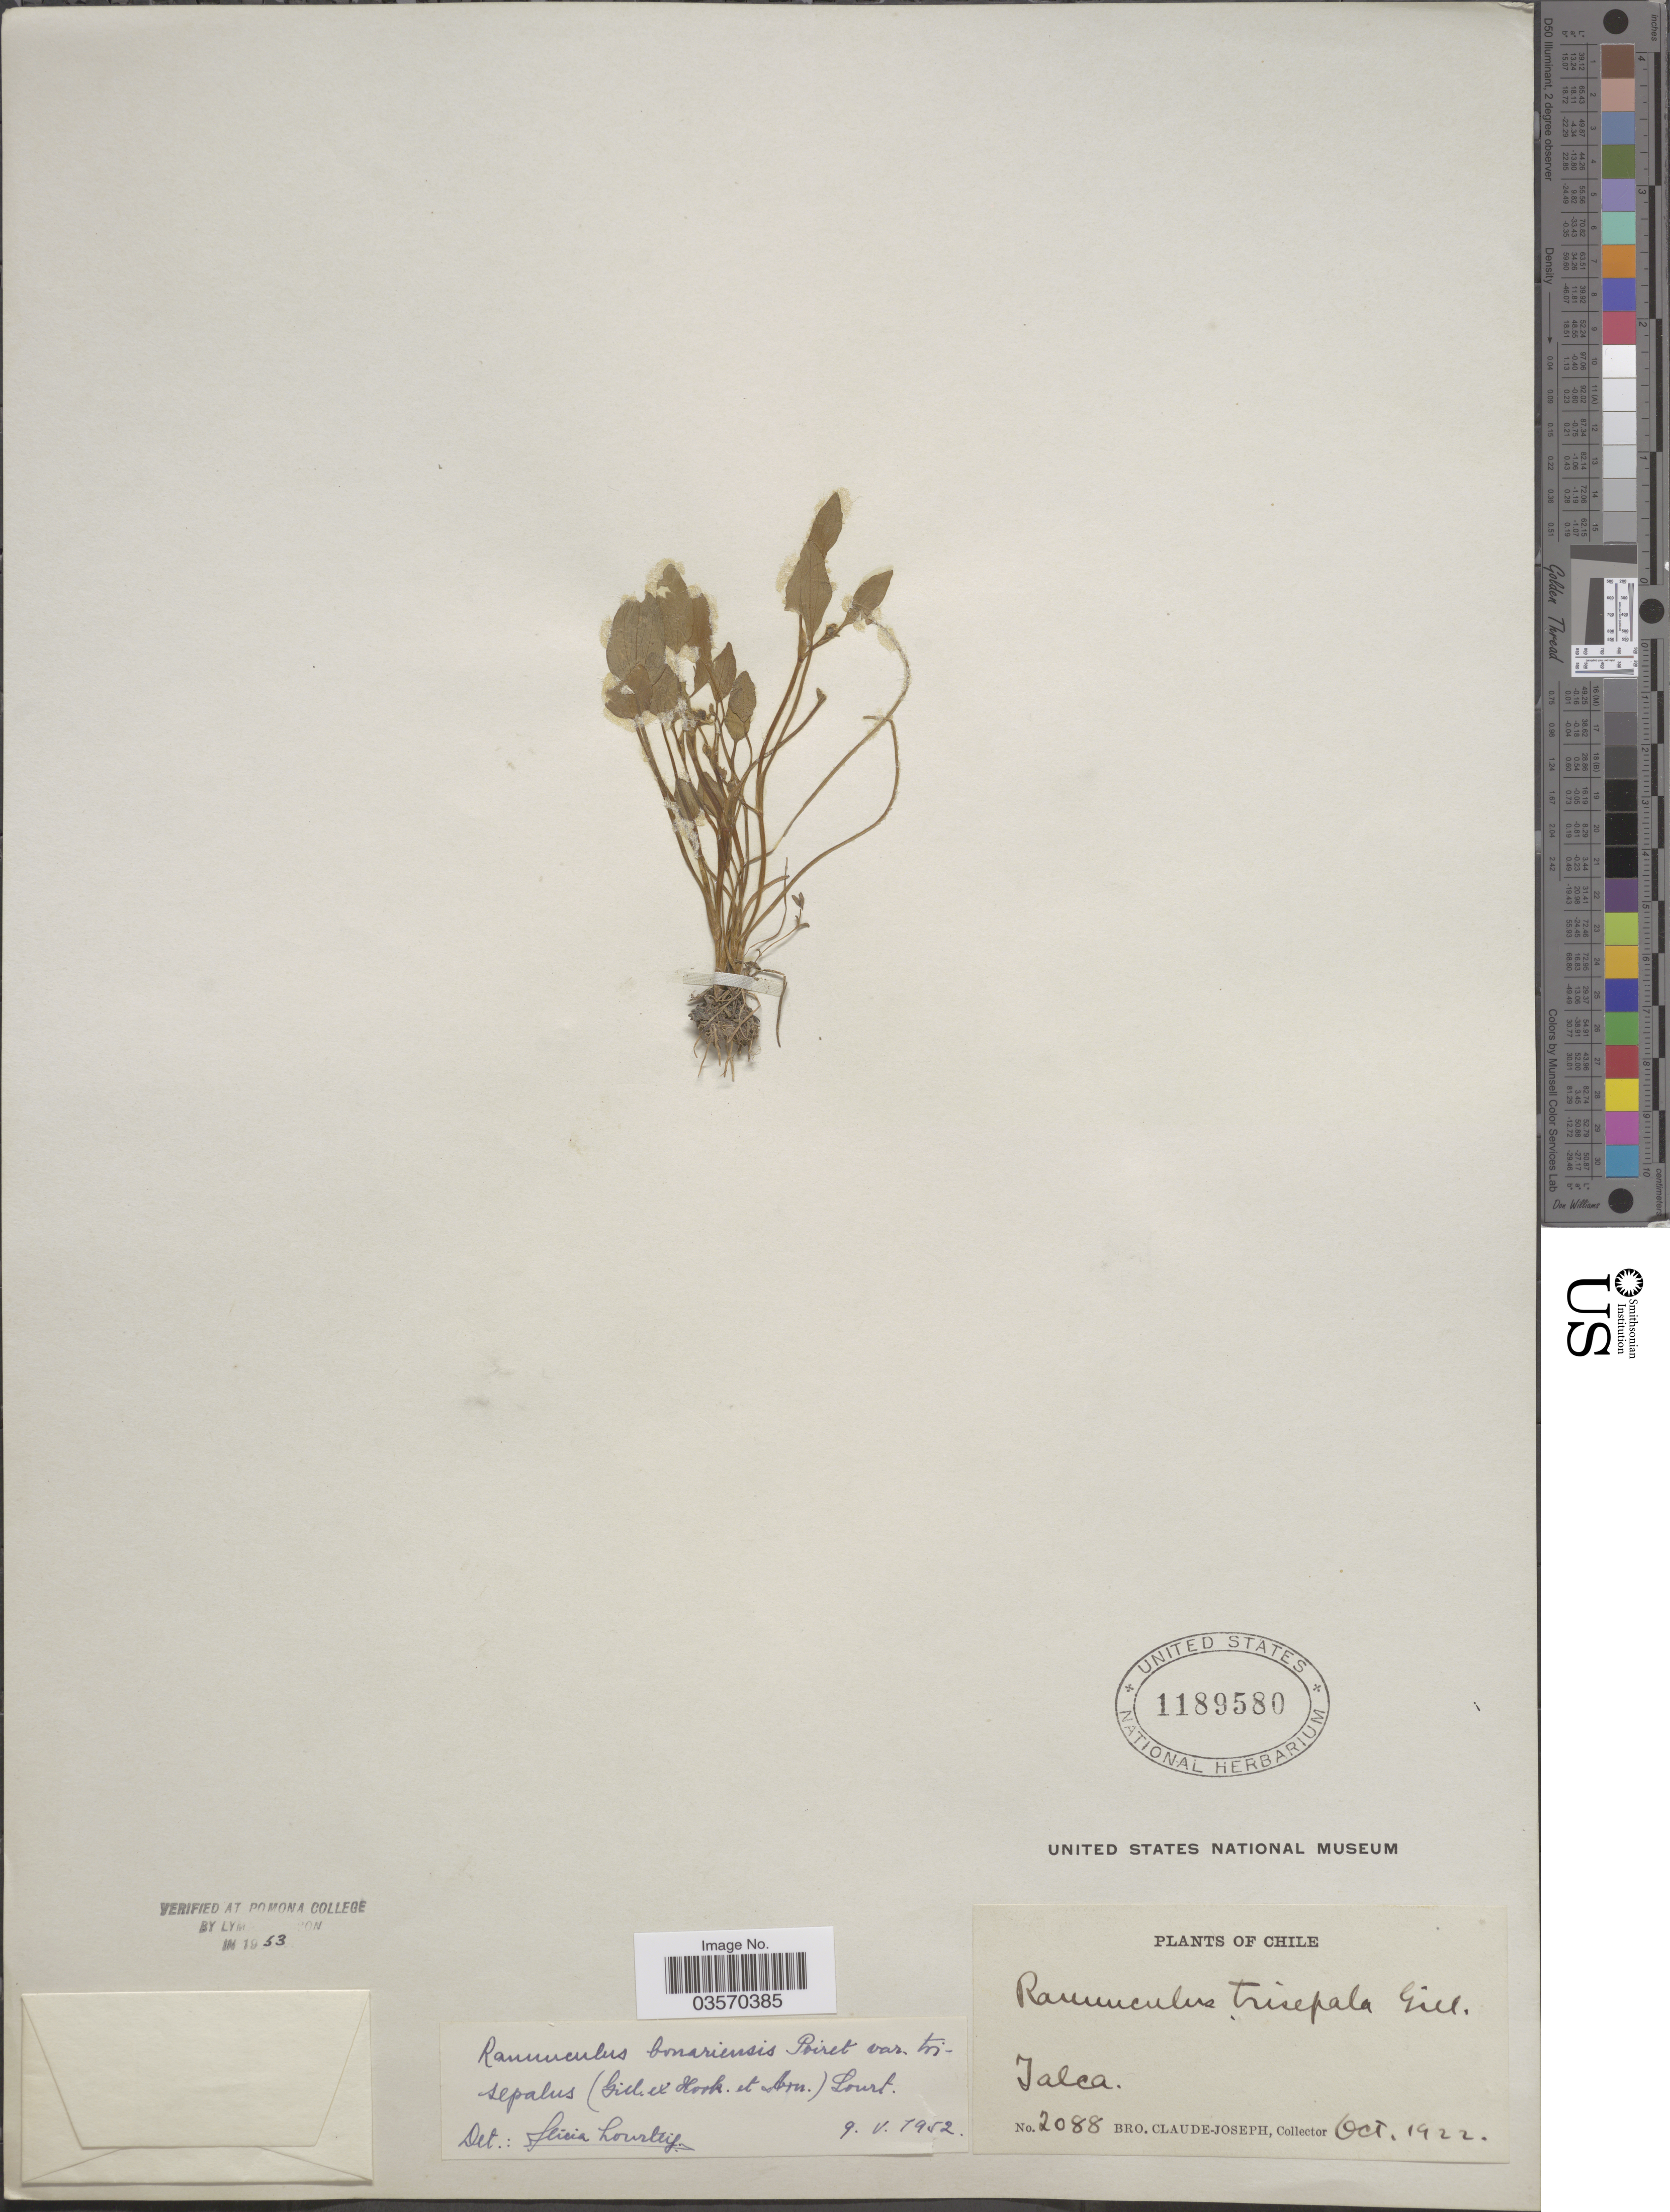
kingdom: Plantae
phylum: Tracheophyta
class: Magnoliopsida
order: Ranunculales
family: Ranunculaceae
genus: Ranunculus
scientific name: Ranunculus bonariensis var. trisepalus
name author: (Gillies ex Hook. & Arn.) Lourteig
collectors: Bro. Claude-Joseph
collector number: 2088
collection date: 1922-10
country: Chile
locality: Talca.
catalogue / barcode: US 1189580